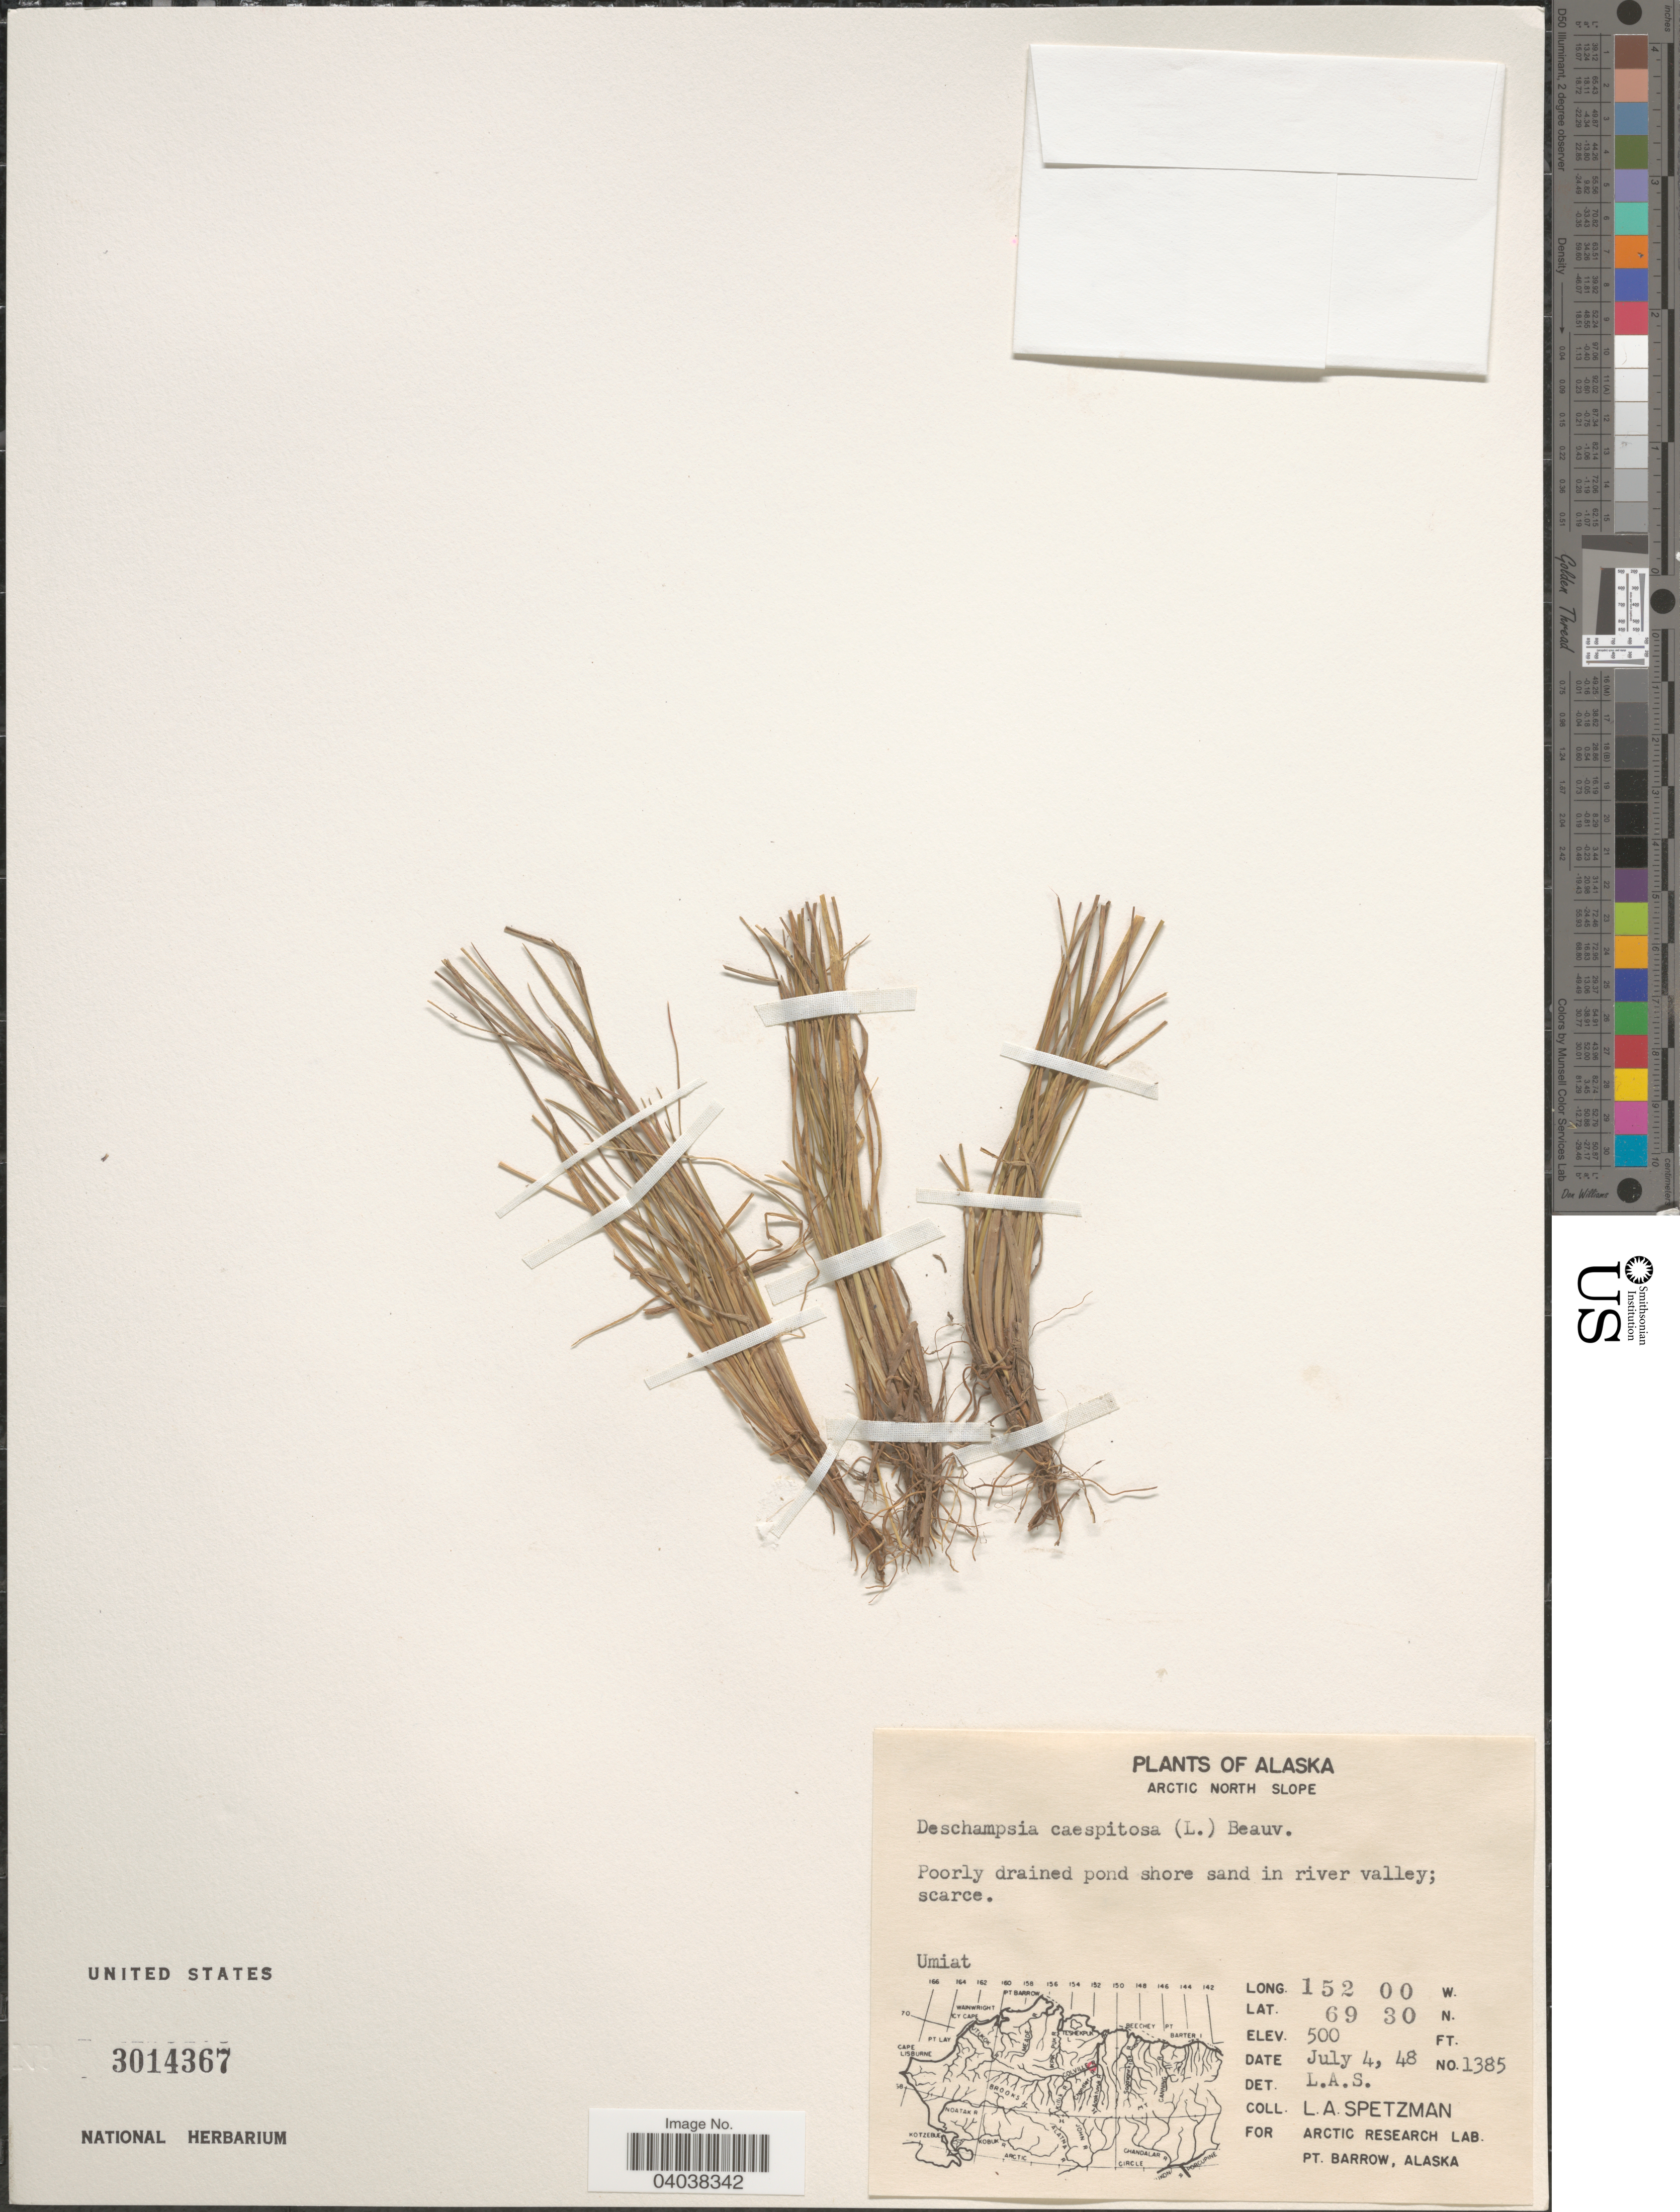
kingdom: Plantae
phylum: Tracheophyta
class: Liliopsida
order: Poales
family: Poaceae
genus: Deschampsia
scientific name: Deschampsia cespitosa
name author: (L.) P. Beauv.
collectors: L. Spetzman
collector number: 1385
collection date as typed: Transcribed d/m/y: 4/7/48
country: United States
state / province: Alaska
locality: Arctic North Slope. Poorly drained pond shore sand in river valley; searce. Umiat.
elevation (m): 152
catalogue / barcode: US 3014367